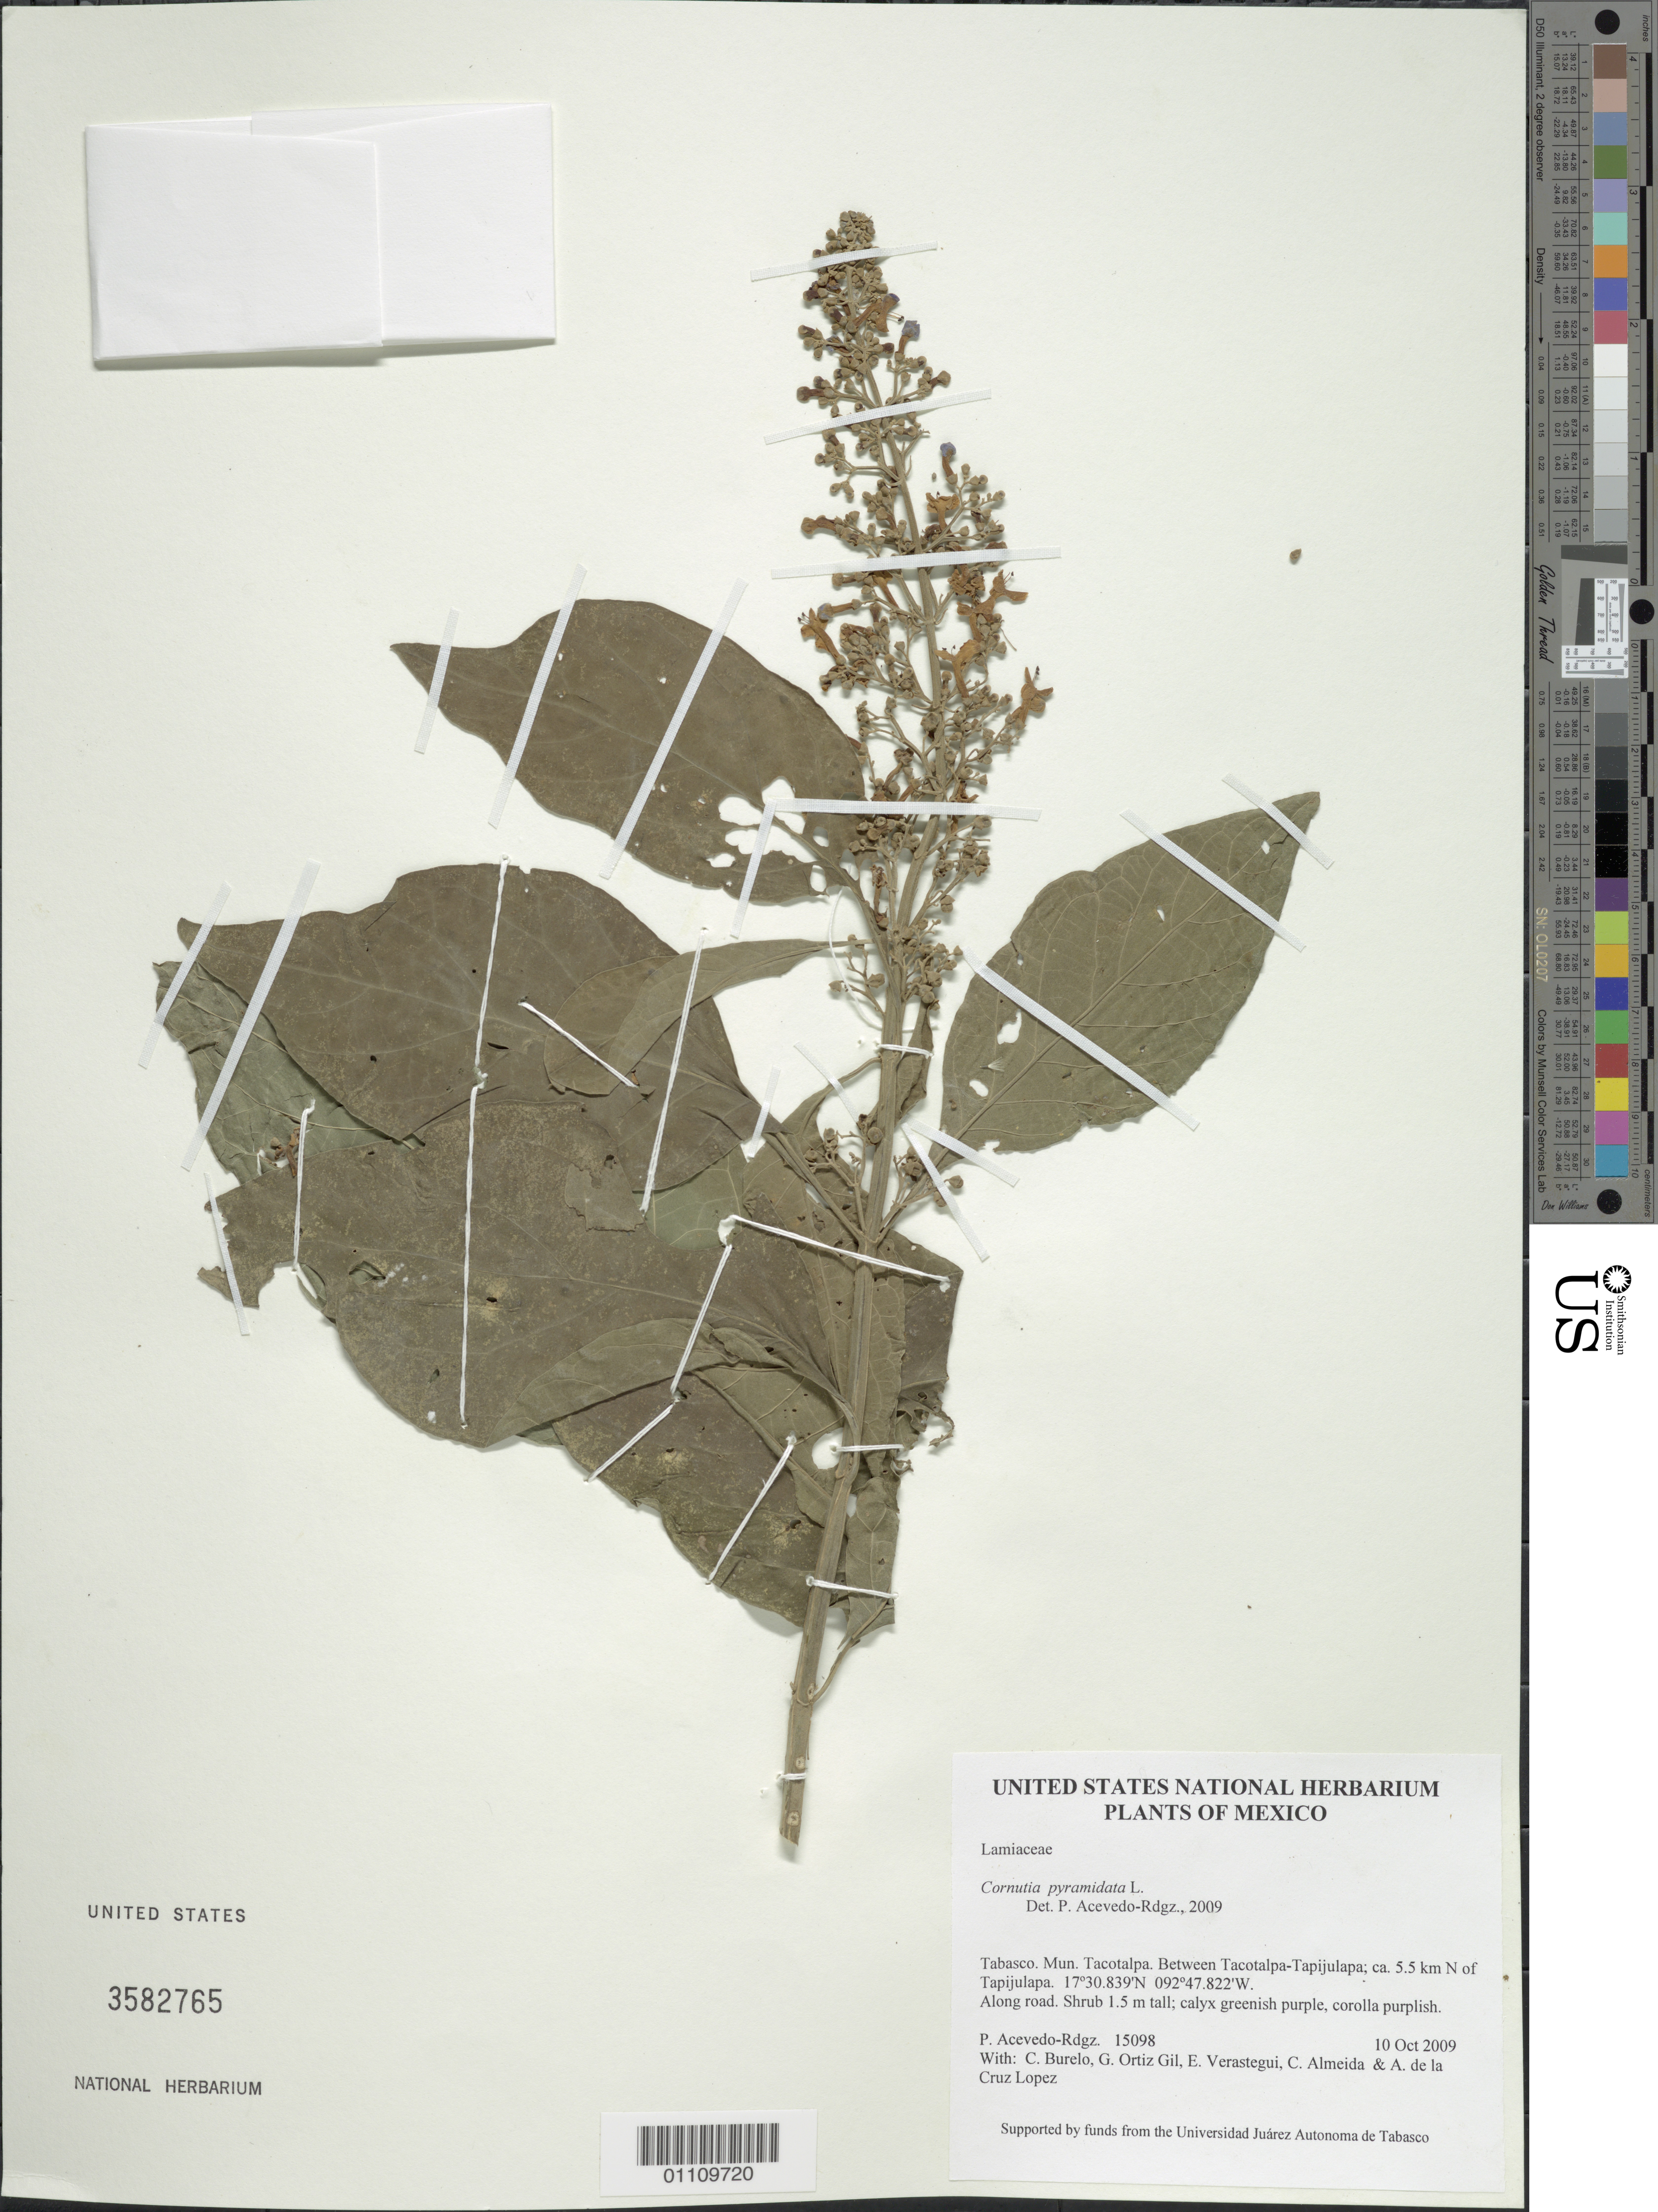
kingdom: Plantae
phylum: Tracheophyta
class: Magnoliopsida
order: Lamiales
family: Lamiaceae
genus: Cornutia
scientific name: Cornutia pyramidata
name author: L.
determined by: Acevedo-Rodríguez, P., (BOT), Smithsonian Institution - National Museum of Natural History (UNITED STATES)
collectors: P. Acevedo-Rodr., C. Burelo, G. Ortiz, E. Verastegui, C. Almeida & A. de la Cruz Lopez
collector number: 15098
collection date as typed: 10 Oct 2009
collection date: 2009-10-10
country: Mexico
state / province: Tabasco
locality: Mun. Tacotalpa. Between Tacotalpa-Tapijulapa; ca. 5.5 km N of Tapijulapa.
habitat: Along road.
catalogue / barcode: US 3582765